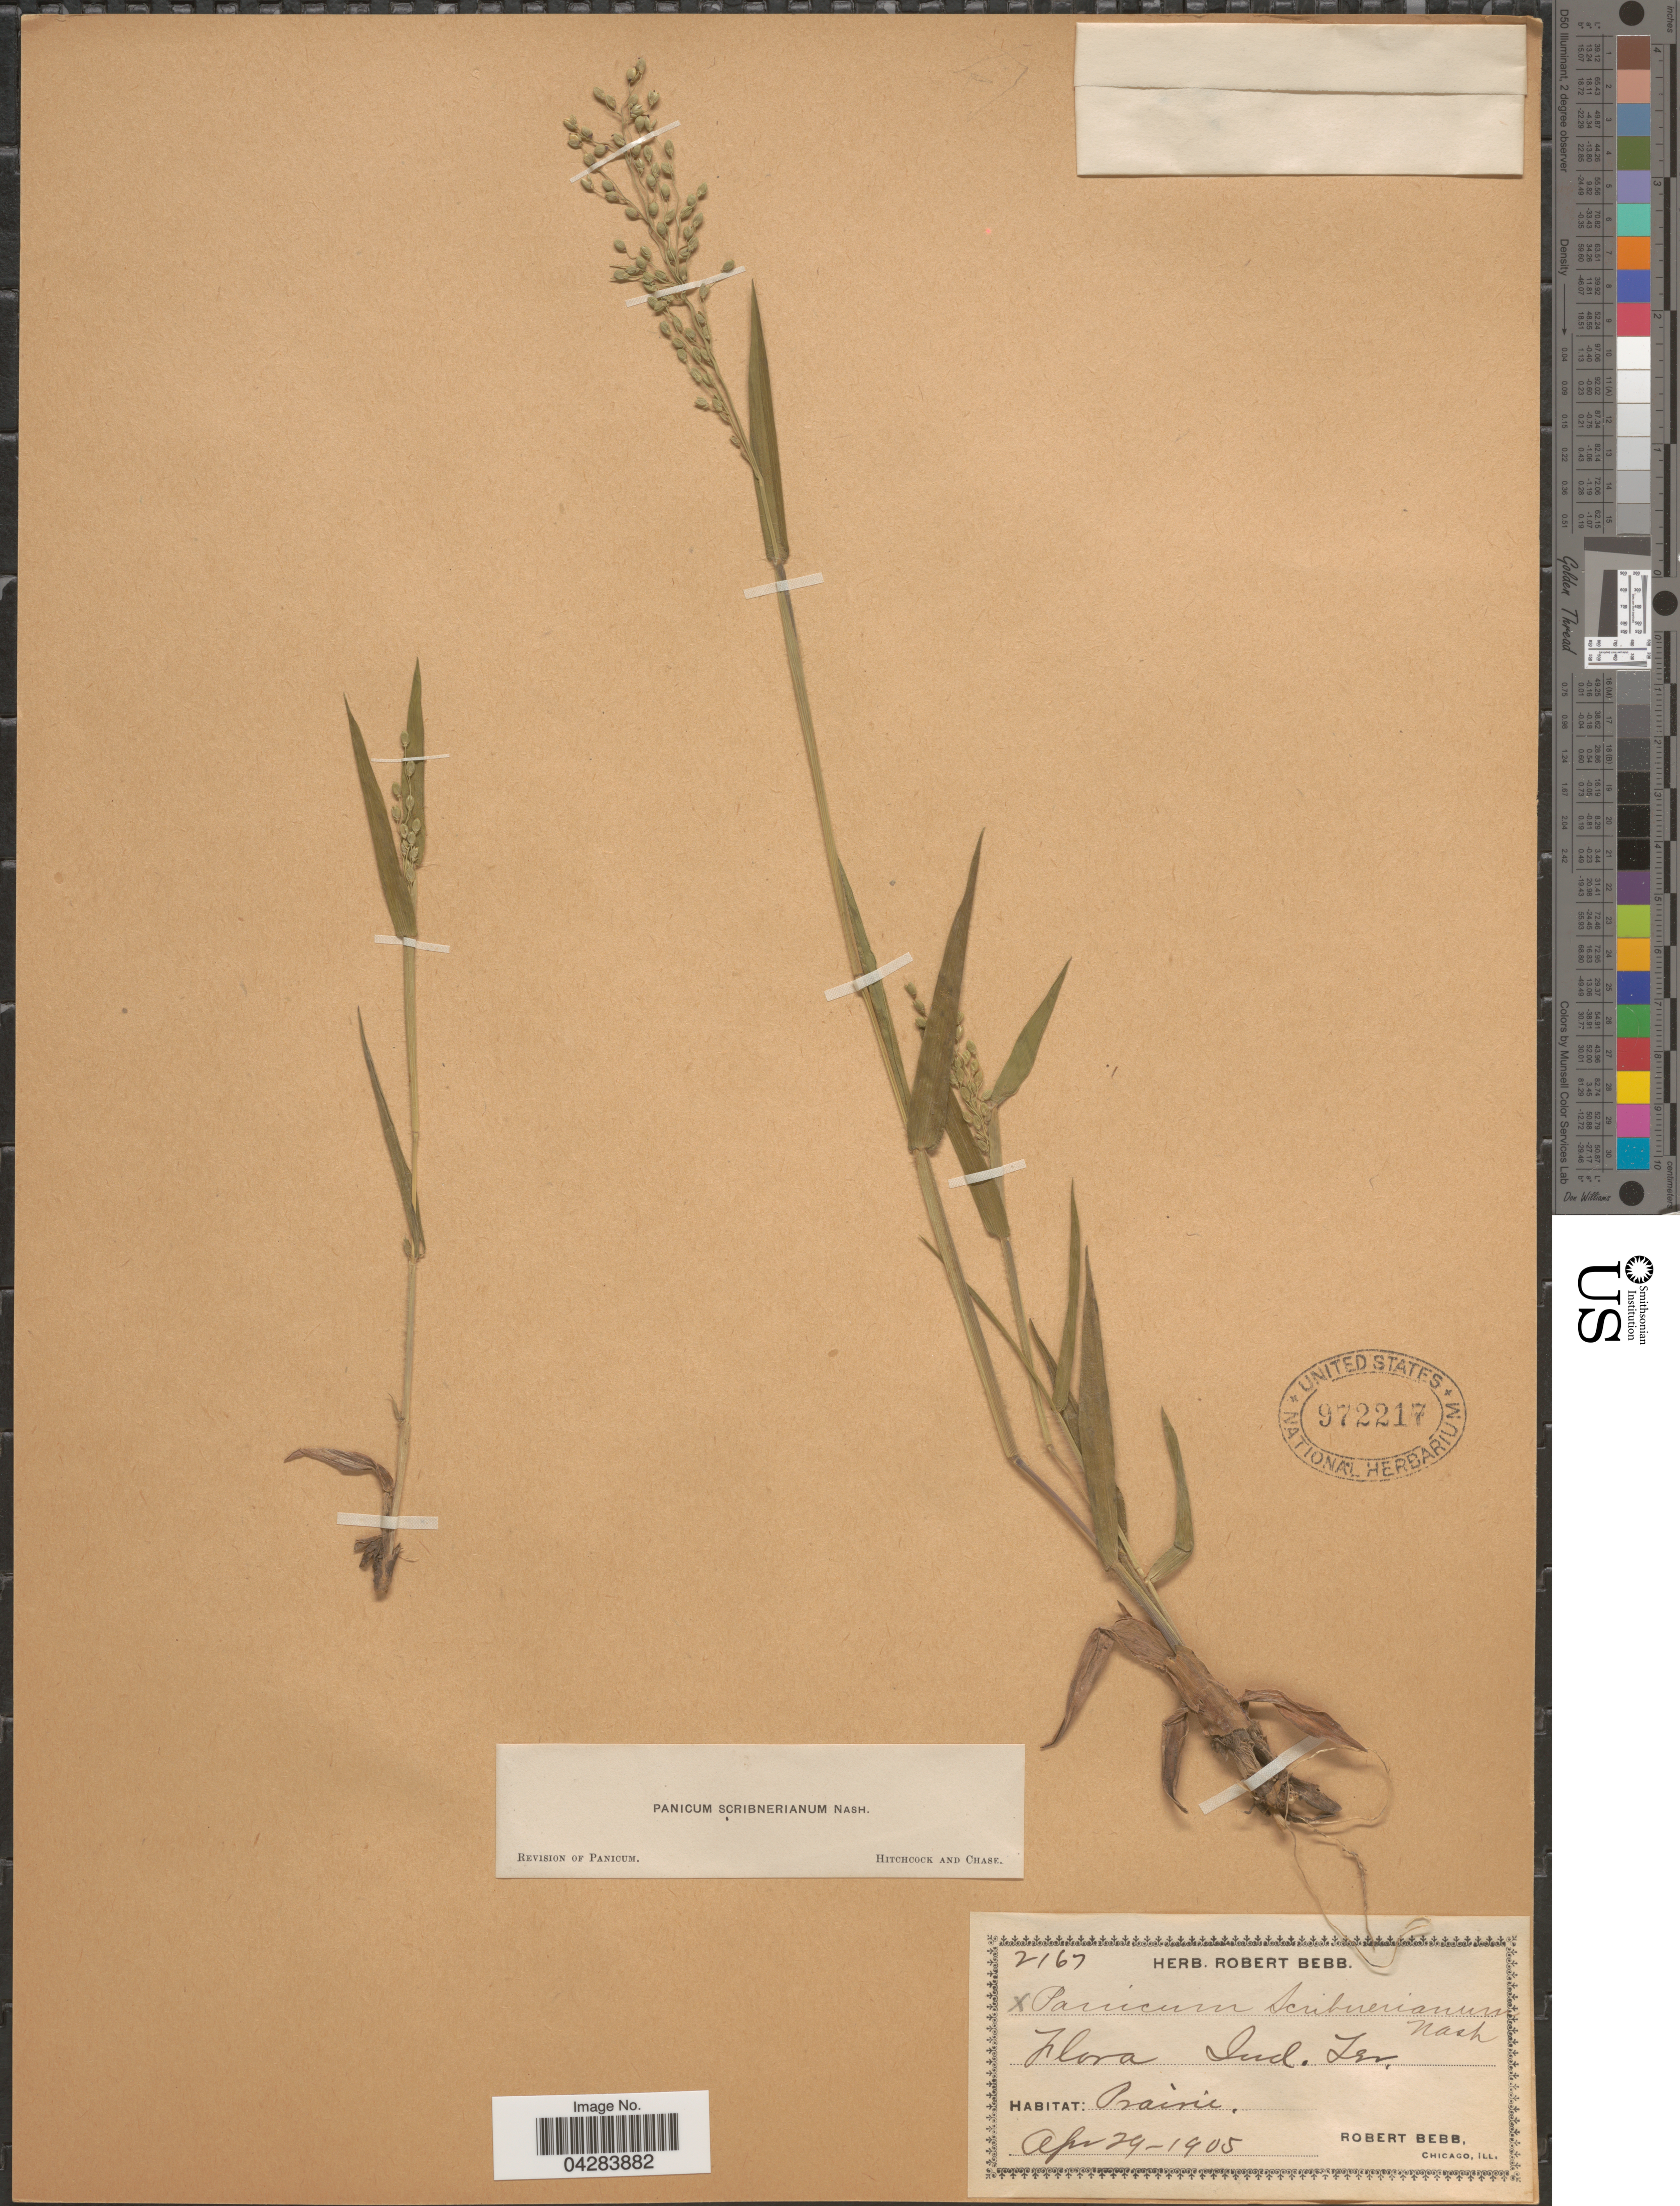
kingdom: Plantae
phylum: Tracheophyta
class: Liliopsida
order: Poales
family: Poaceae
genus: Dichanthelium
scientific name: Dichanthelium oligosanthes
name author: (Schult.) Gould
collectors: R. Bebb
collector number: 2167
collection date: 1905-04-29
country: United States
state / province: Oklahoma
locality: Ind. Ter.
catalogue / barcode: US 972217